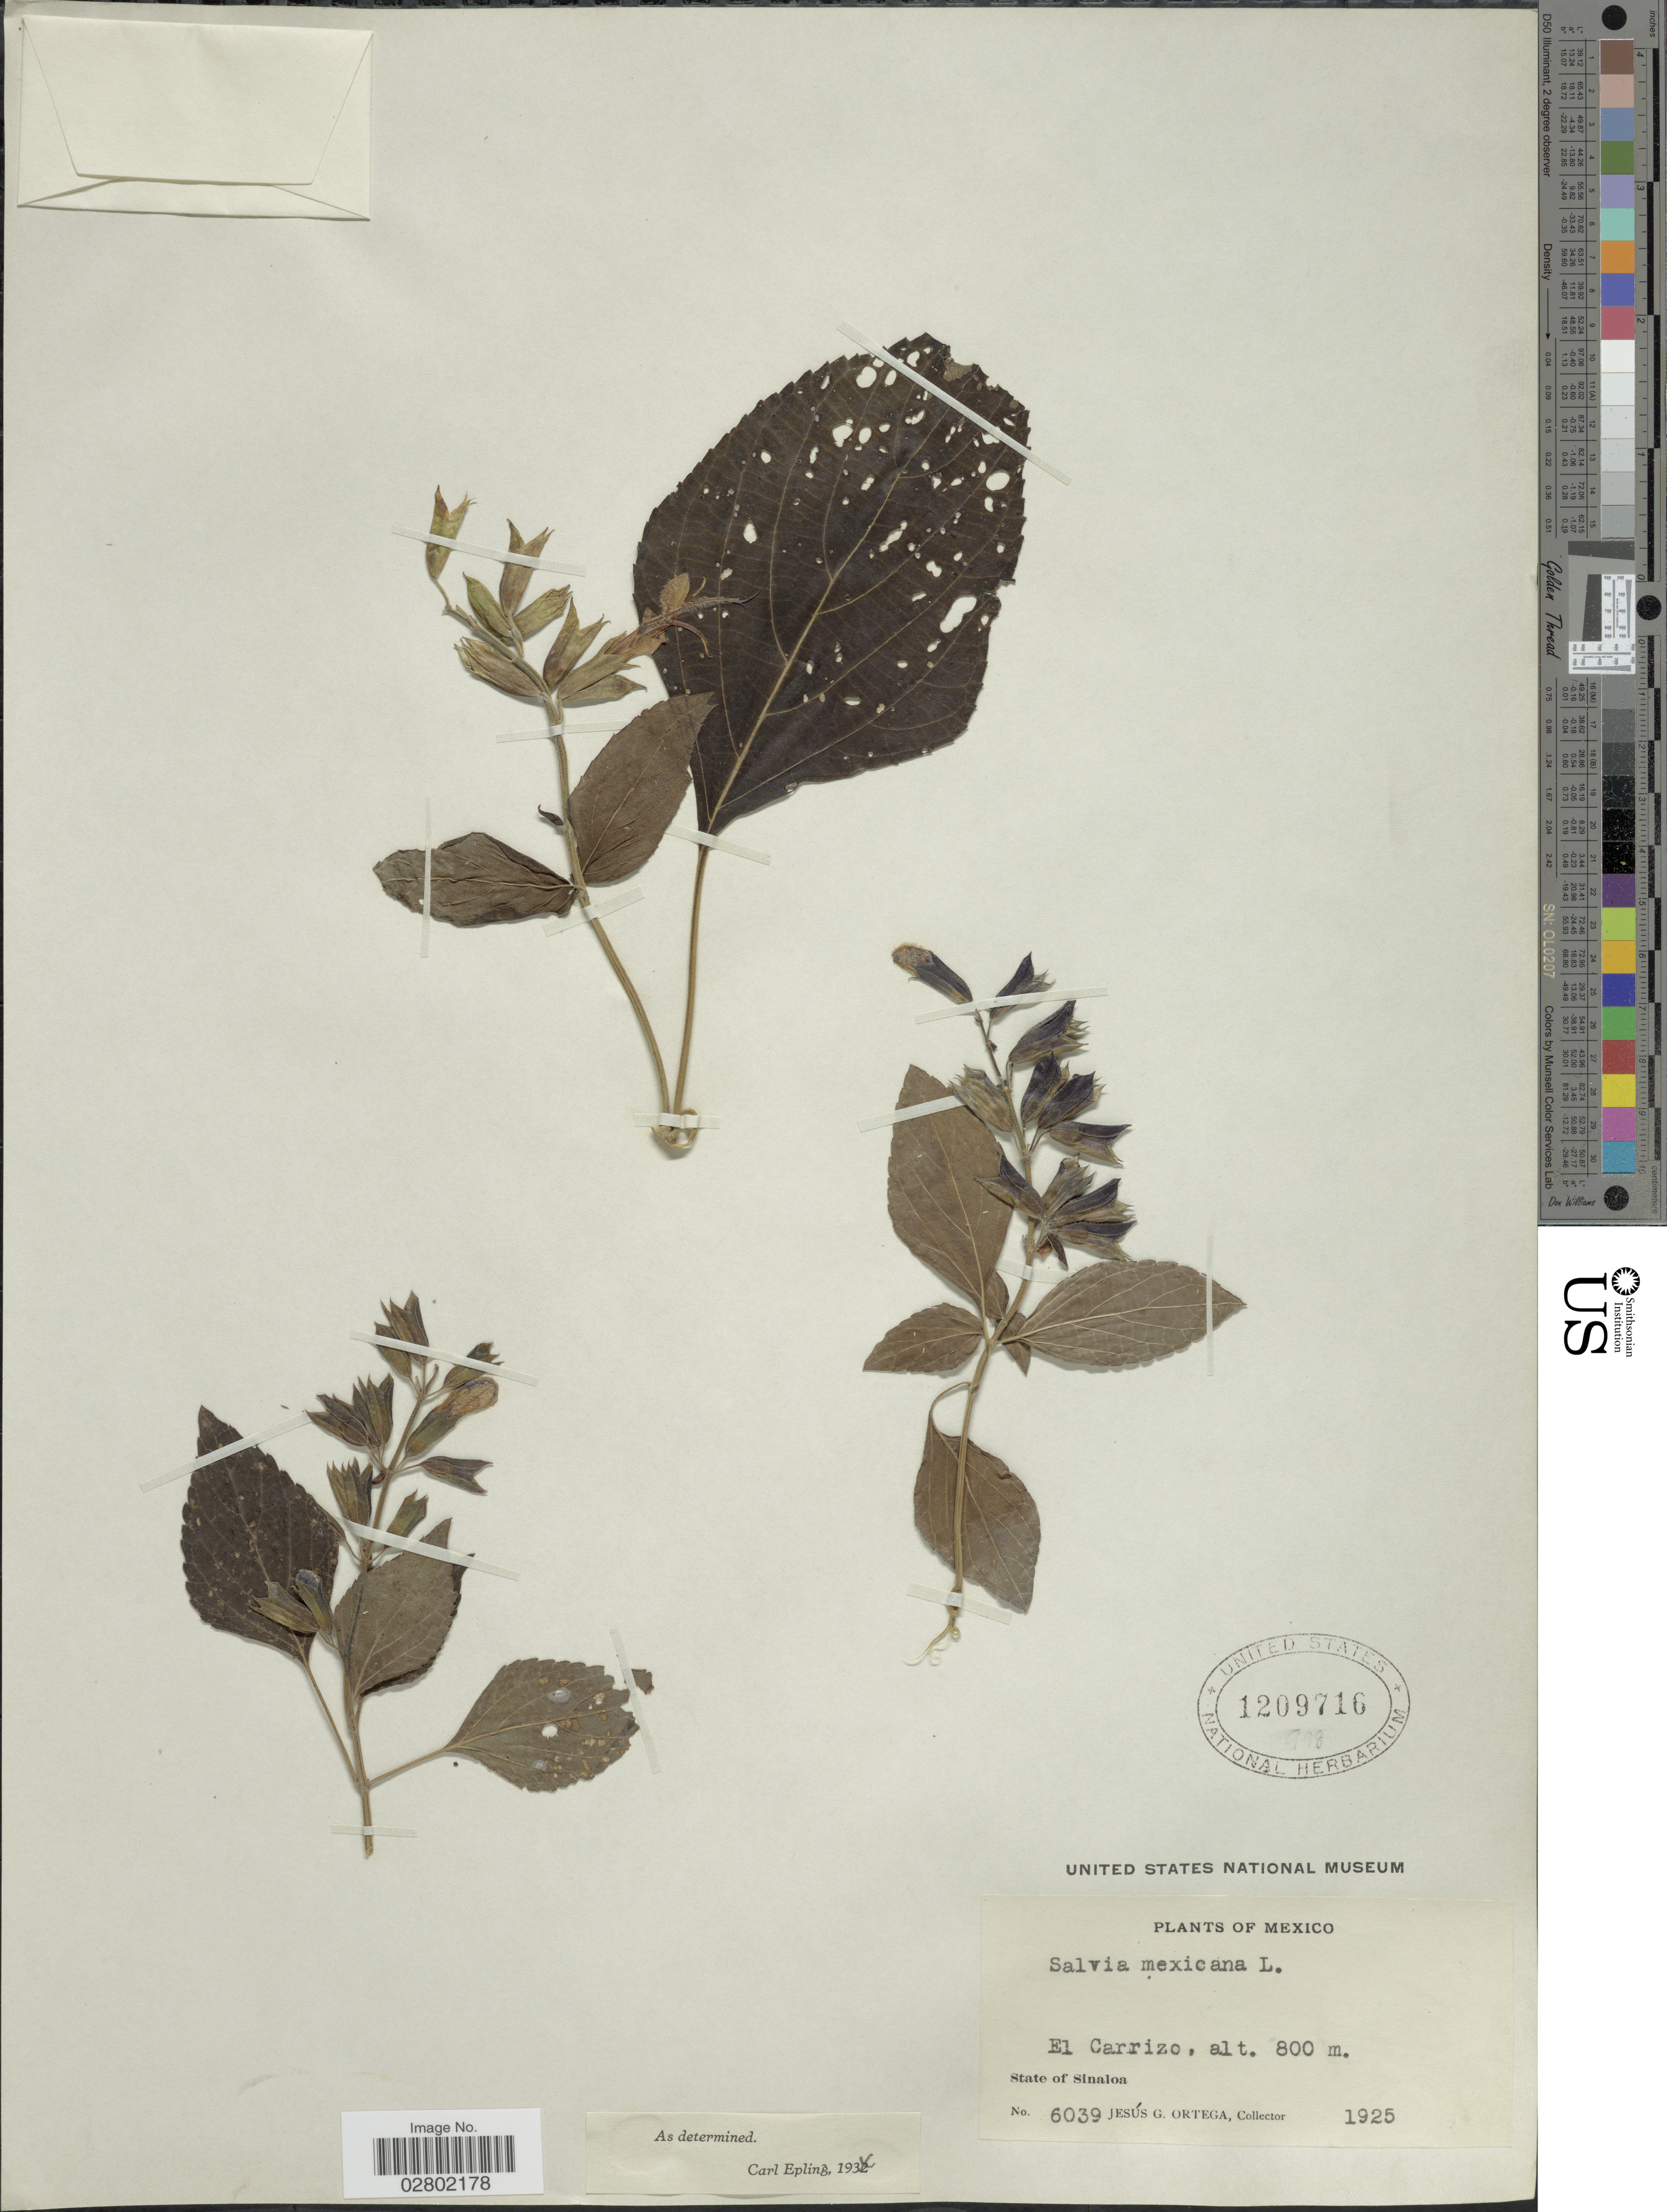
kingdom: Plantae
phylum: Tracheophyta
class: Magnoliopsida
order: Lamiales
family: Lamiaceae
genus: Salvia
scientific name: Salvia mexicana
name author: L.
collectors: J. Ortega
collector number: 6039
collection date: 1925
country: Mexico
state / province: Sinaloa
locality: El Carrizo.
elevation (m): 800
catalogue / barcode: US 1209716